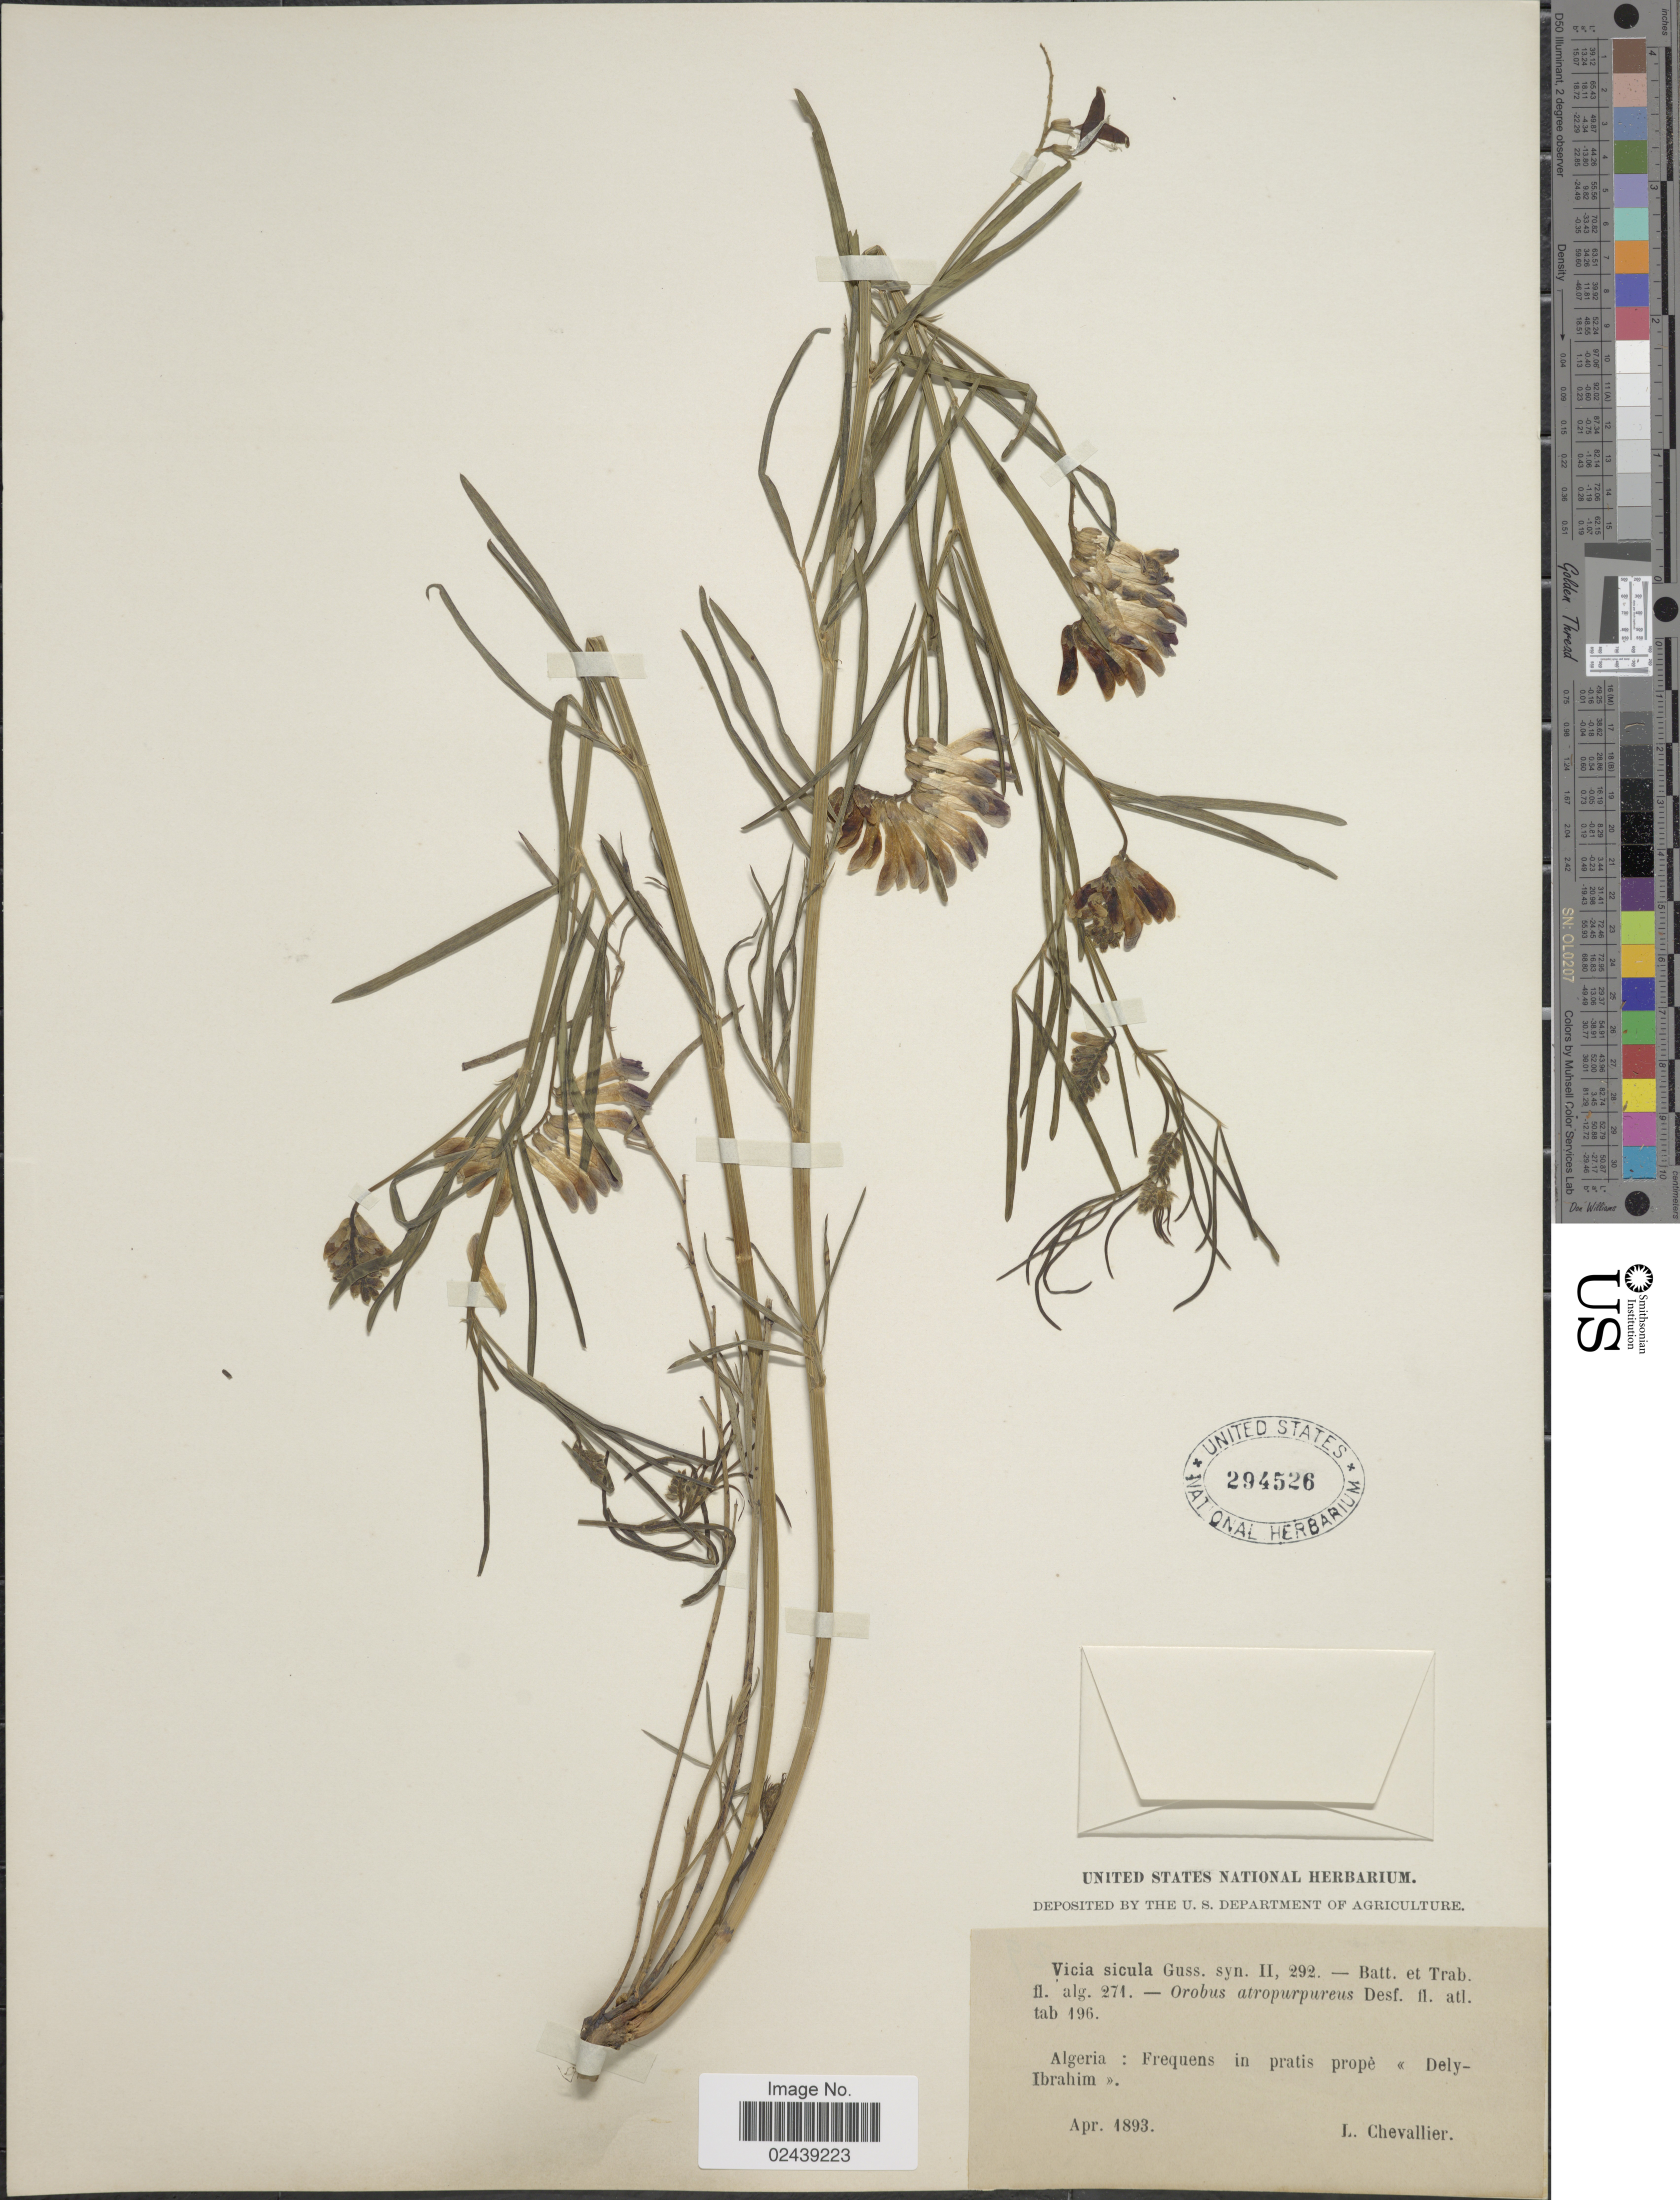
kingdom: Plantae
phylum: Tracheophyta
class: Magnoliopsida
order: Fabales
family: Fabaceae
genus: Vicia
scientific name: Vicia sicula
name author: (Raf.) Gussone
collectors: L. Chevallier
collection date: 1893-04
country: Algeria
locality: Frequens in pratis prope << Dely-Ibrahim>>.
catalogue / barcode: US 294526